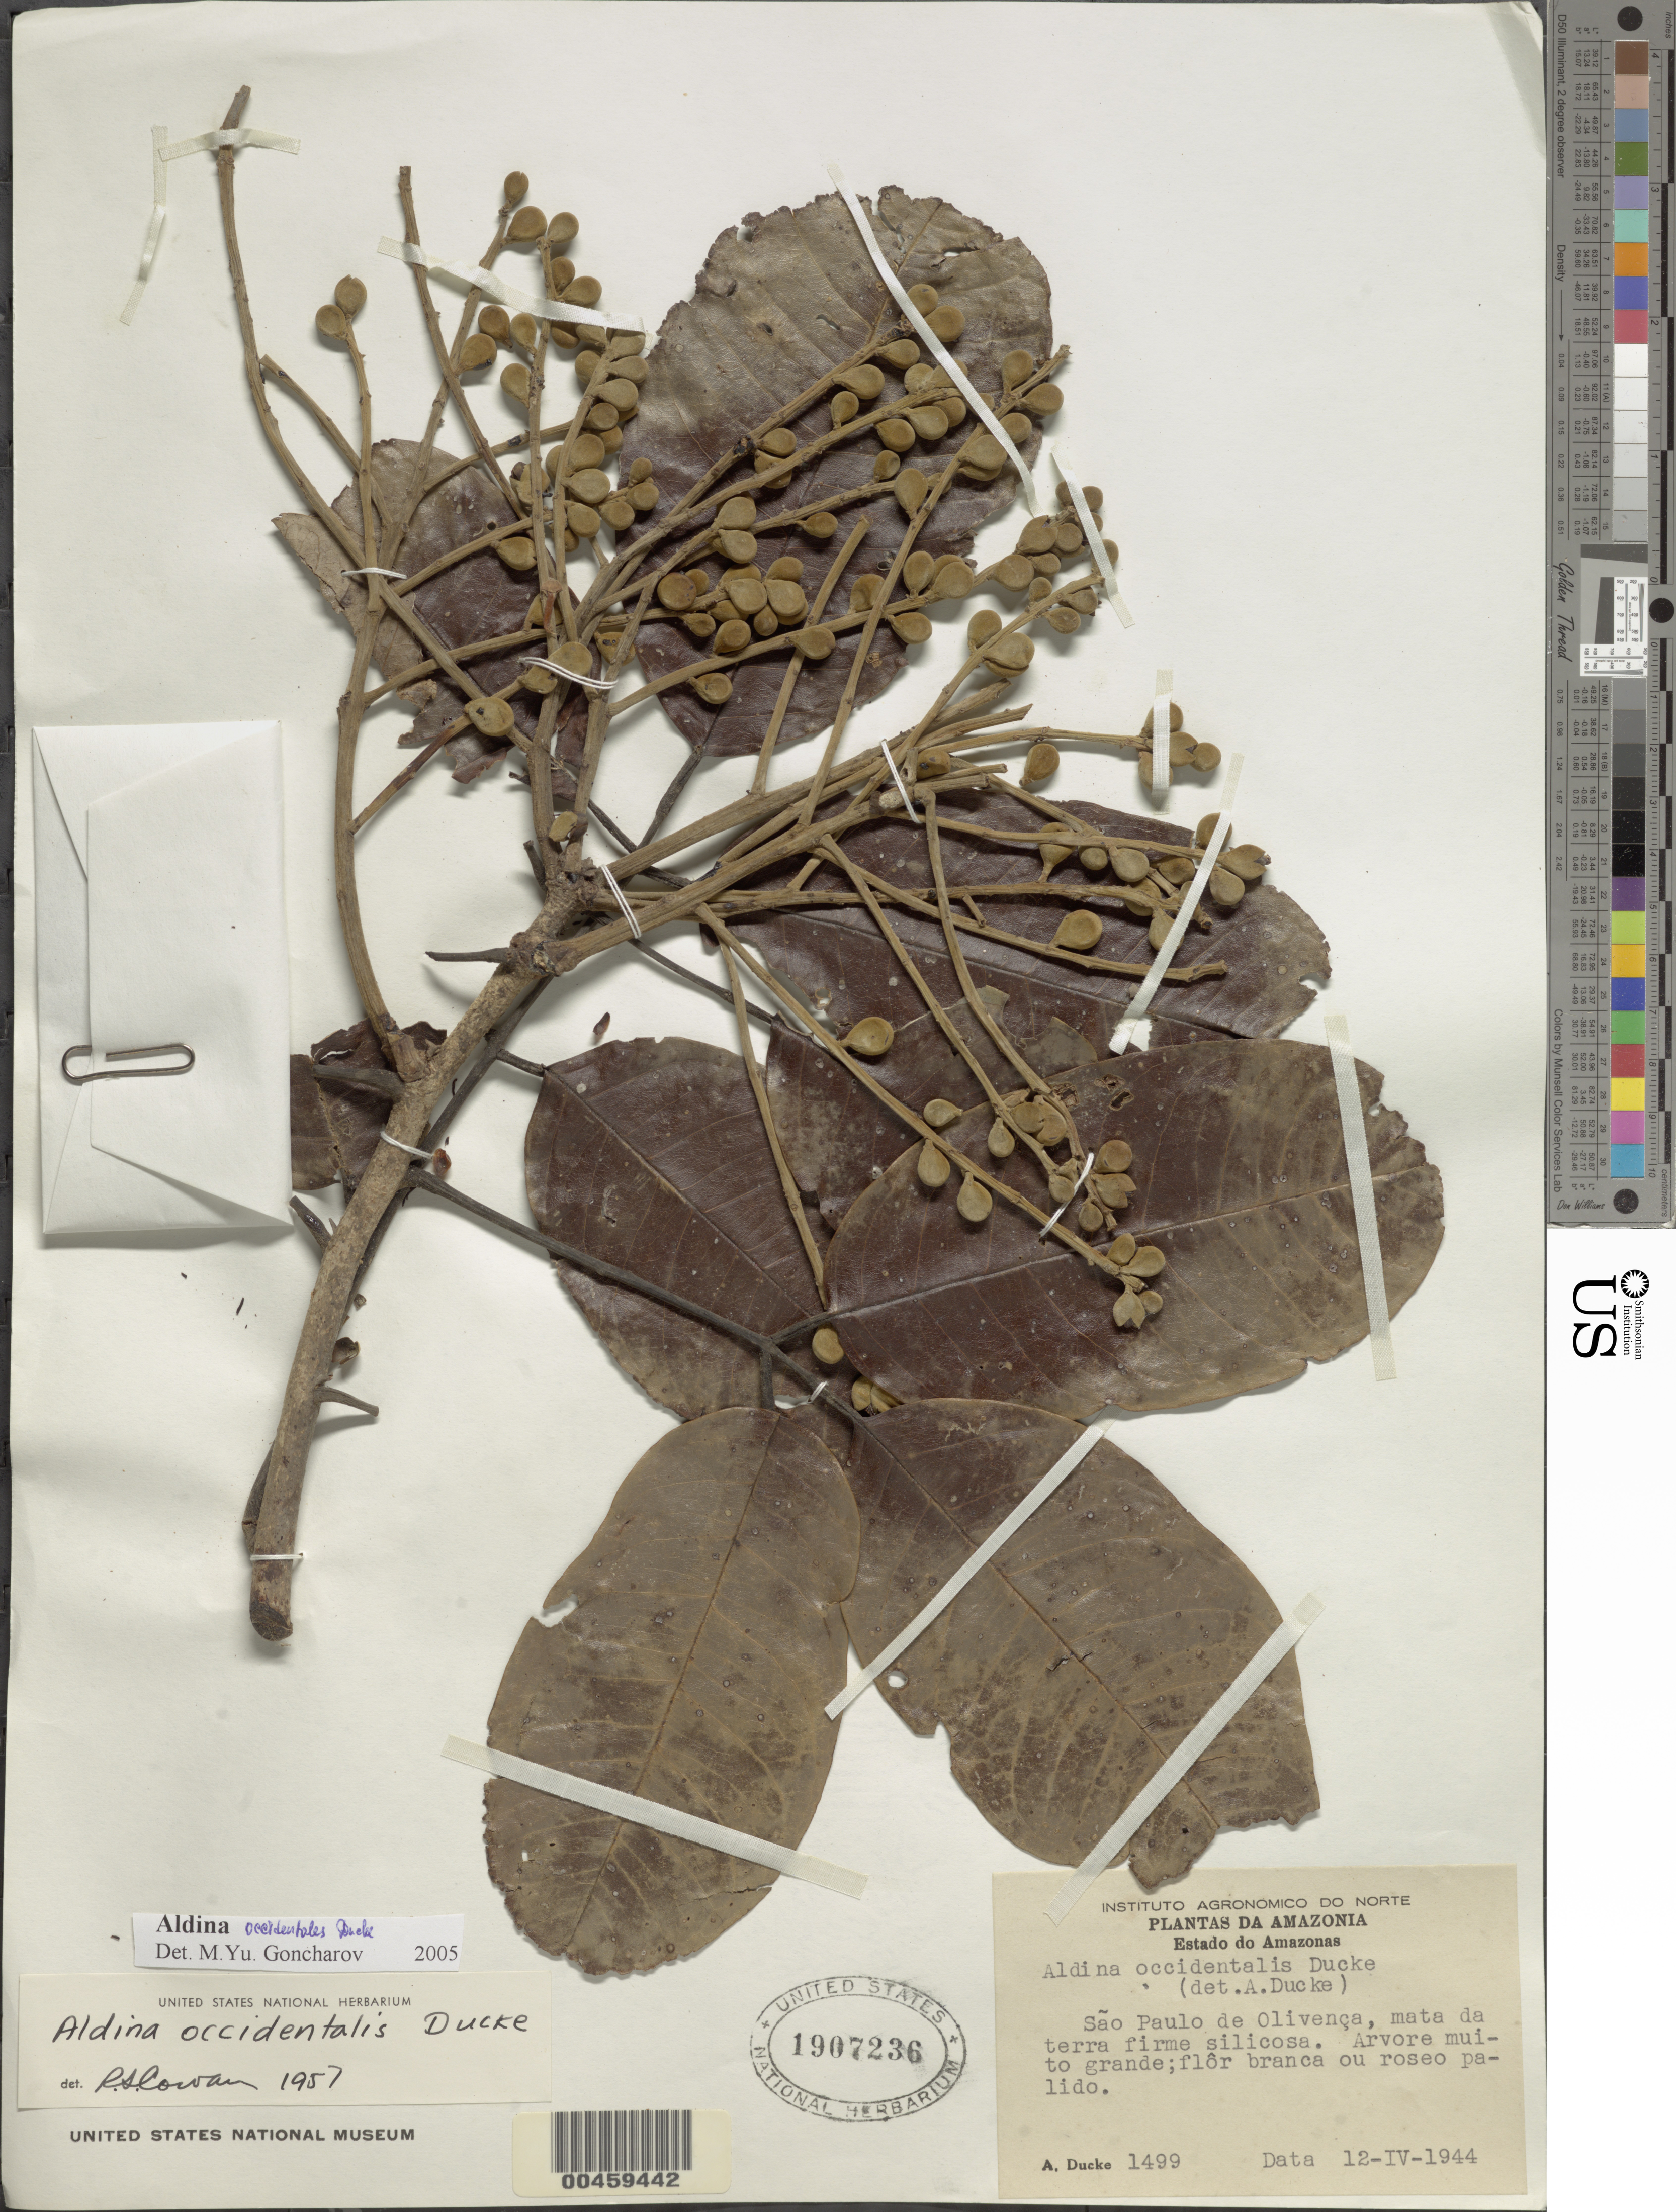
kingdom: Plantae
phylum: Tracheophyta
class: Magnoliopsida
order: Fabales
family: Fabaceae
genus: Aldina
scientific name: Aldina occidentalis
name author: Ducke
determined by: Cowan, R. S.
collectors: A. Ducke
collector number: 1499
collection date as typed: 12 Apr 1944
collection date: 1944-04-12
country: Venezuela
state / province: Amazonas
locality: Sao paulo de olivenca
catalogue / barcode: US 1907236